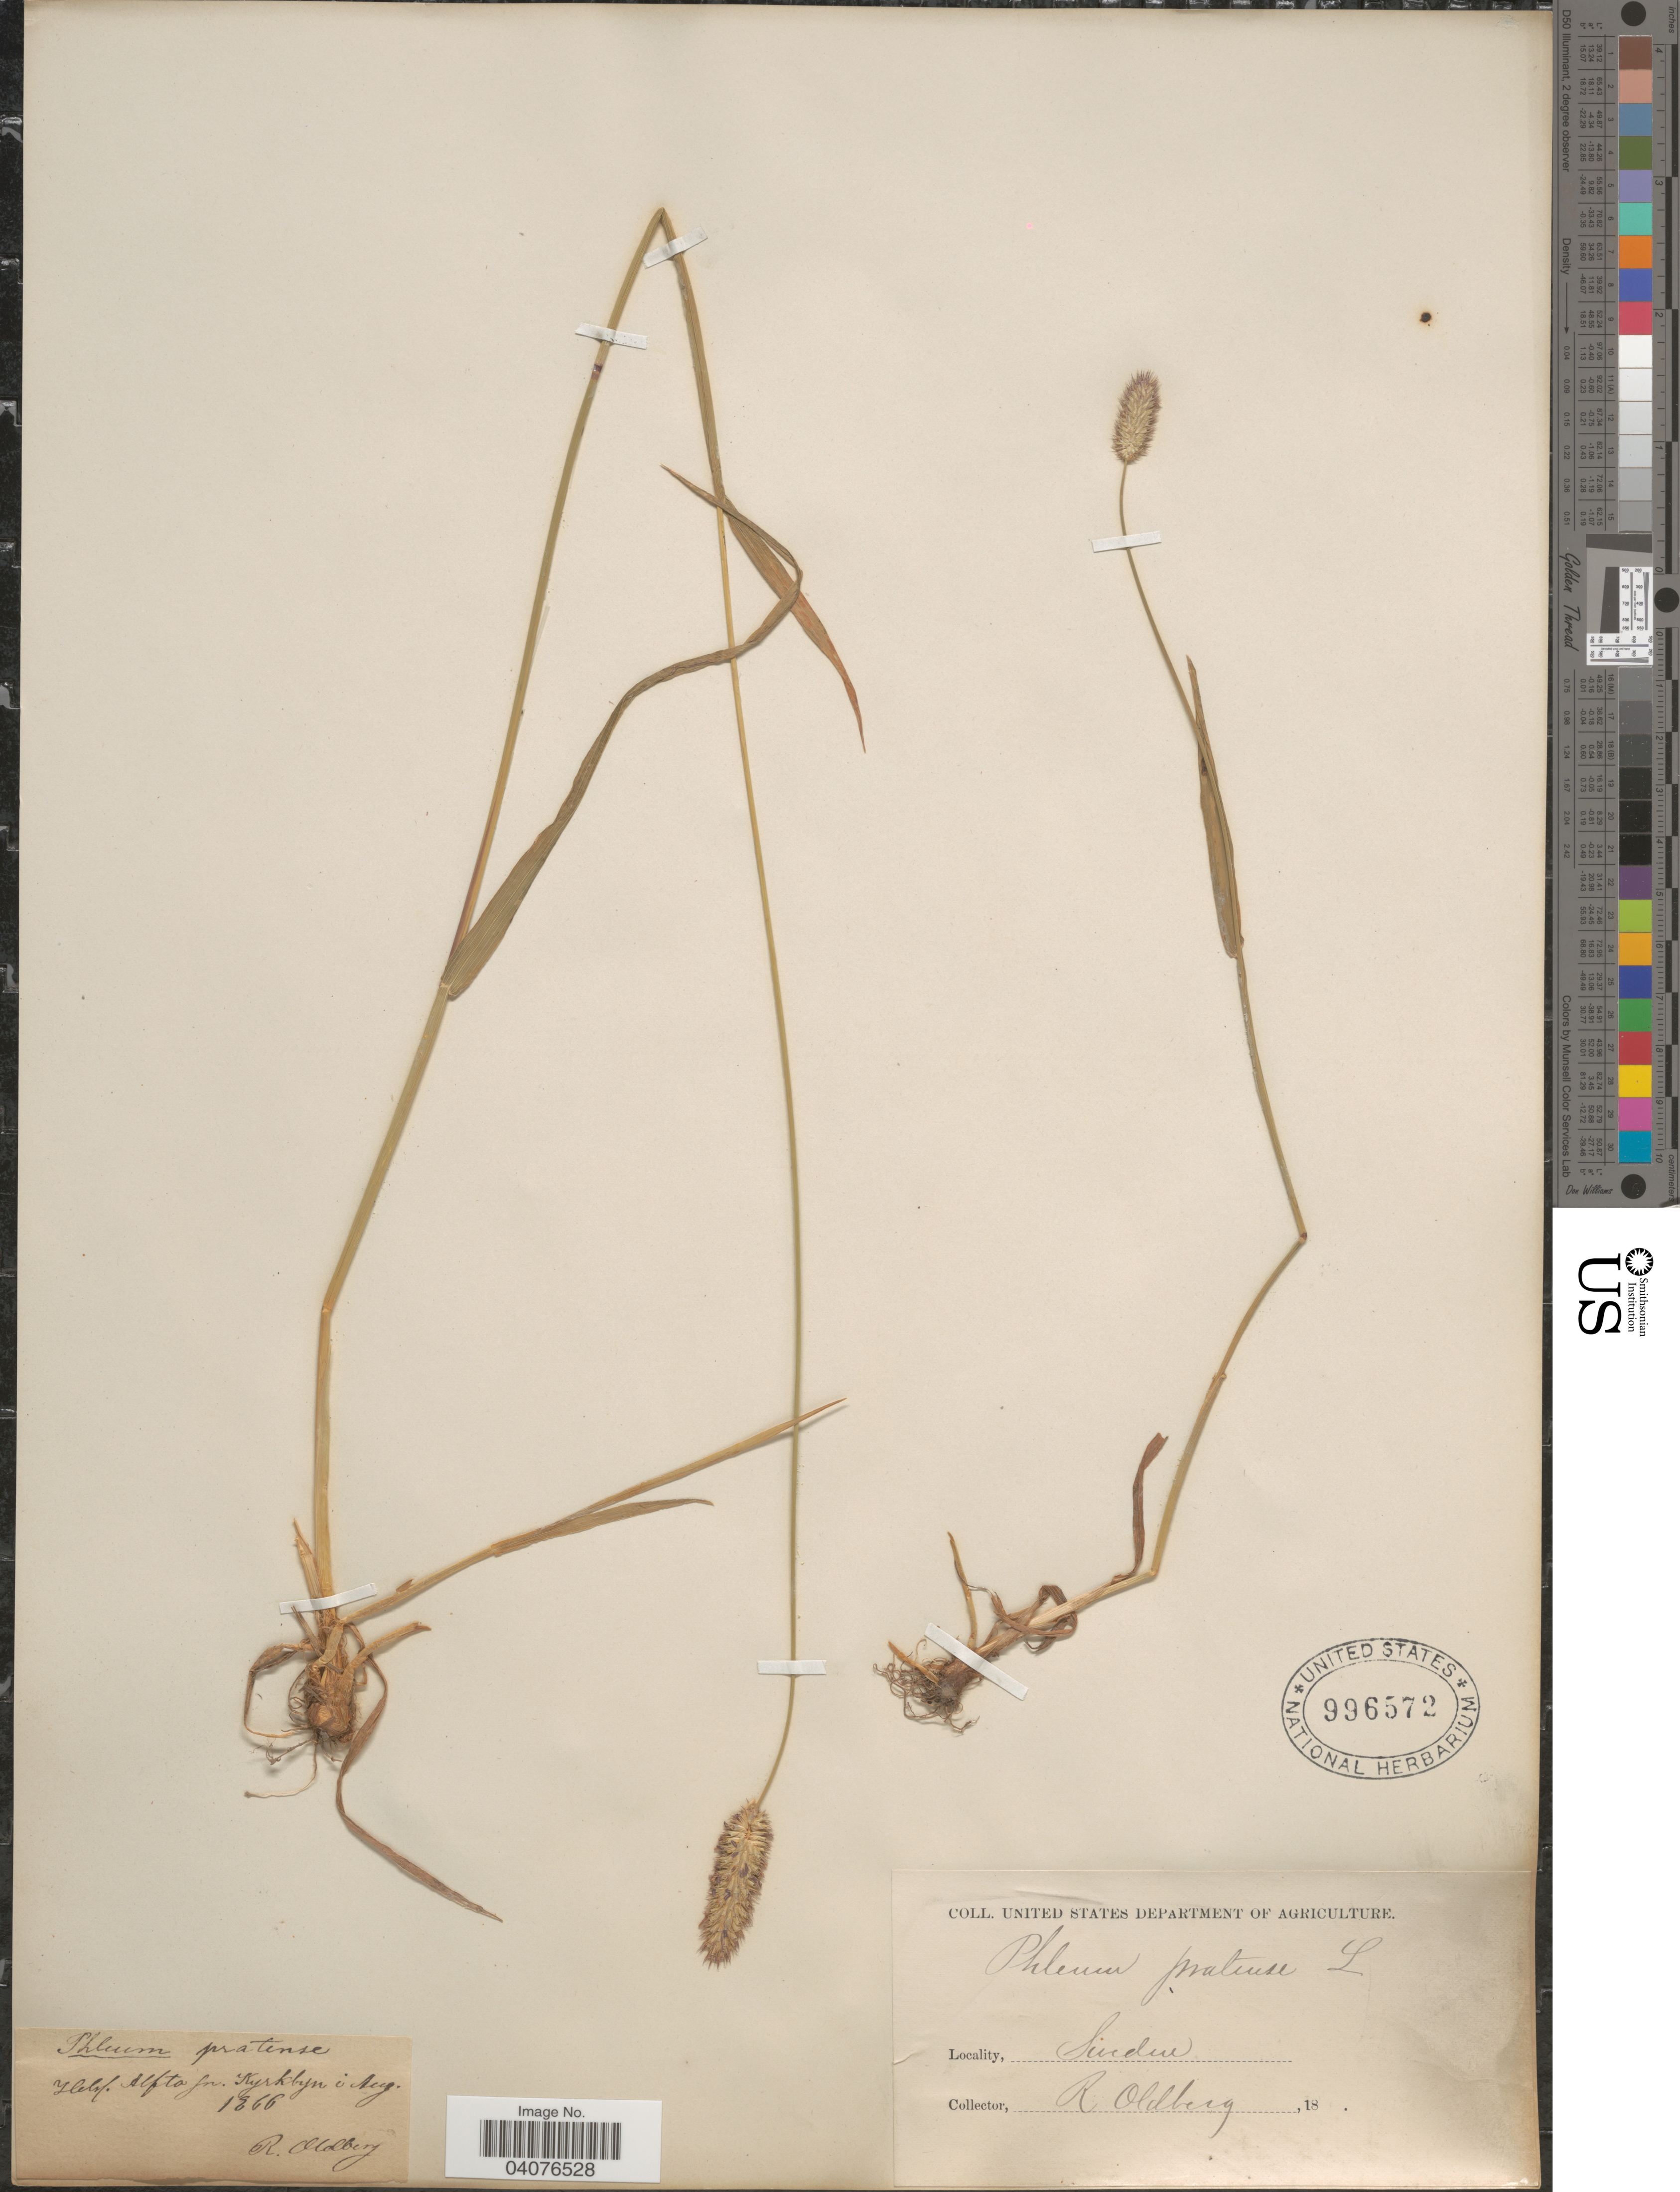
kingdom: Plantae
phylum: Tracheophyta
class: Liliopsida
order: Poales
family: Poaceae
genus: Phleum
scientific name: Phleum pratense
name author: L.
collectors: R. Oldberg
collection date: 1866-08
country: Sweden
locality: Helv. Alfta Sn. Kyrkbyn.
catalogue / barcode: US 996572